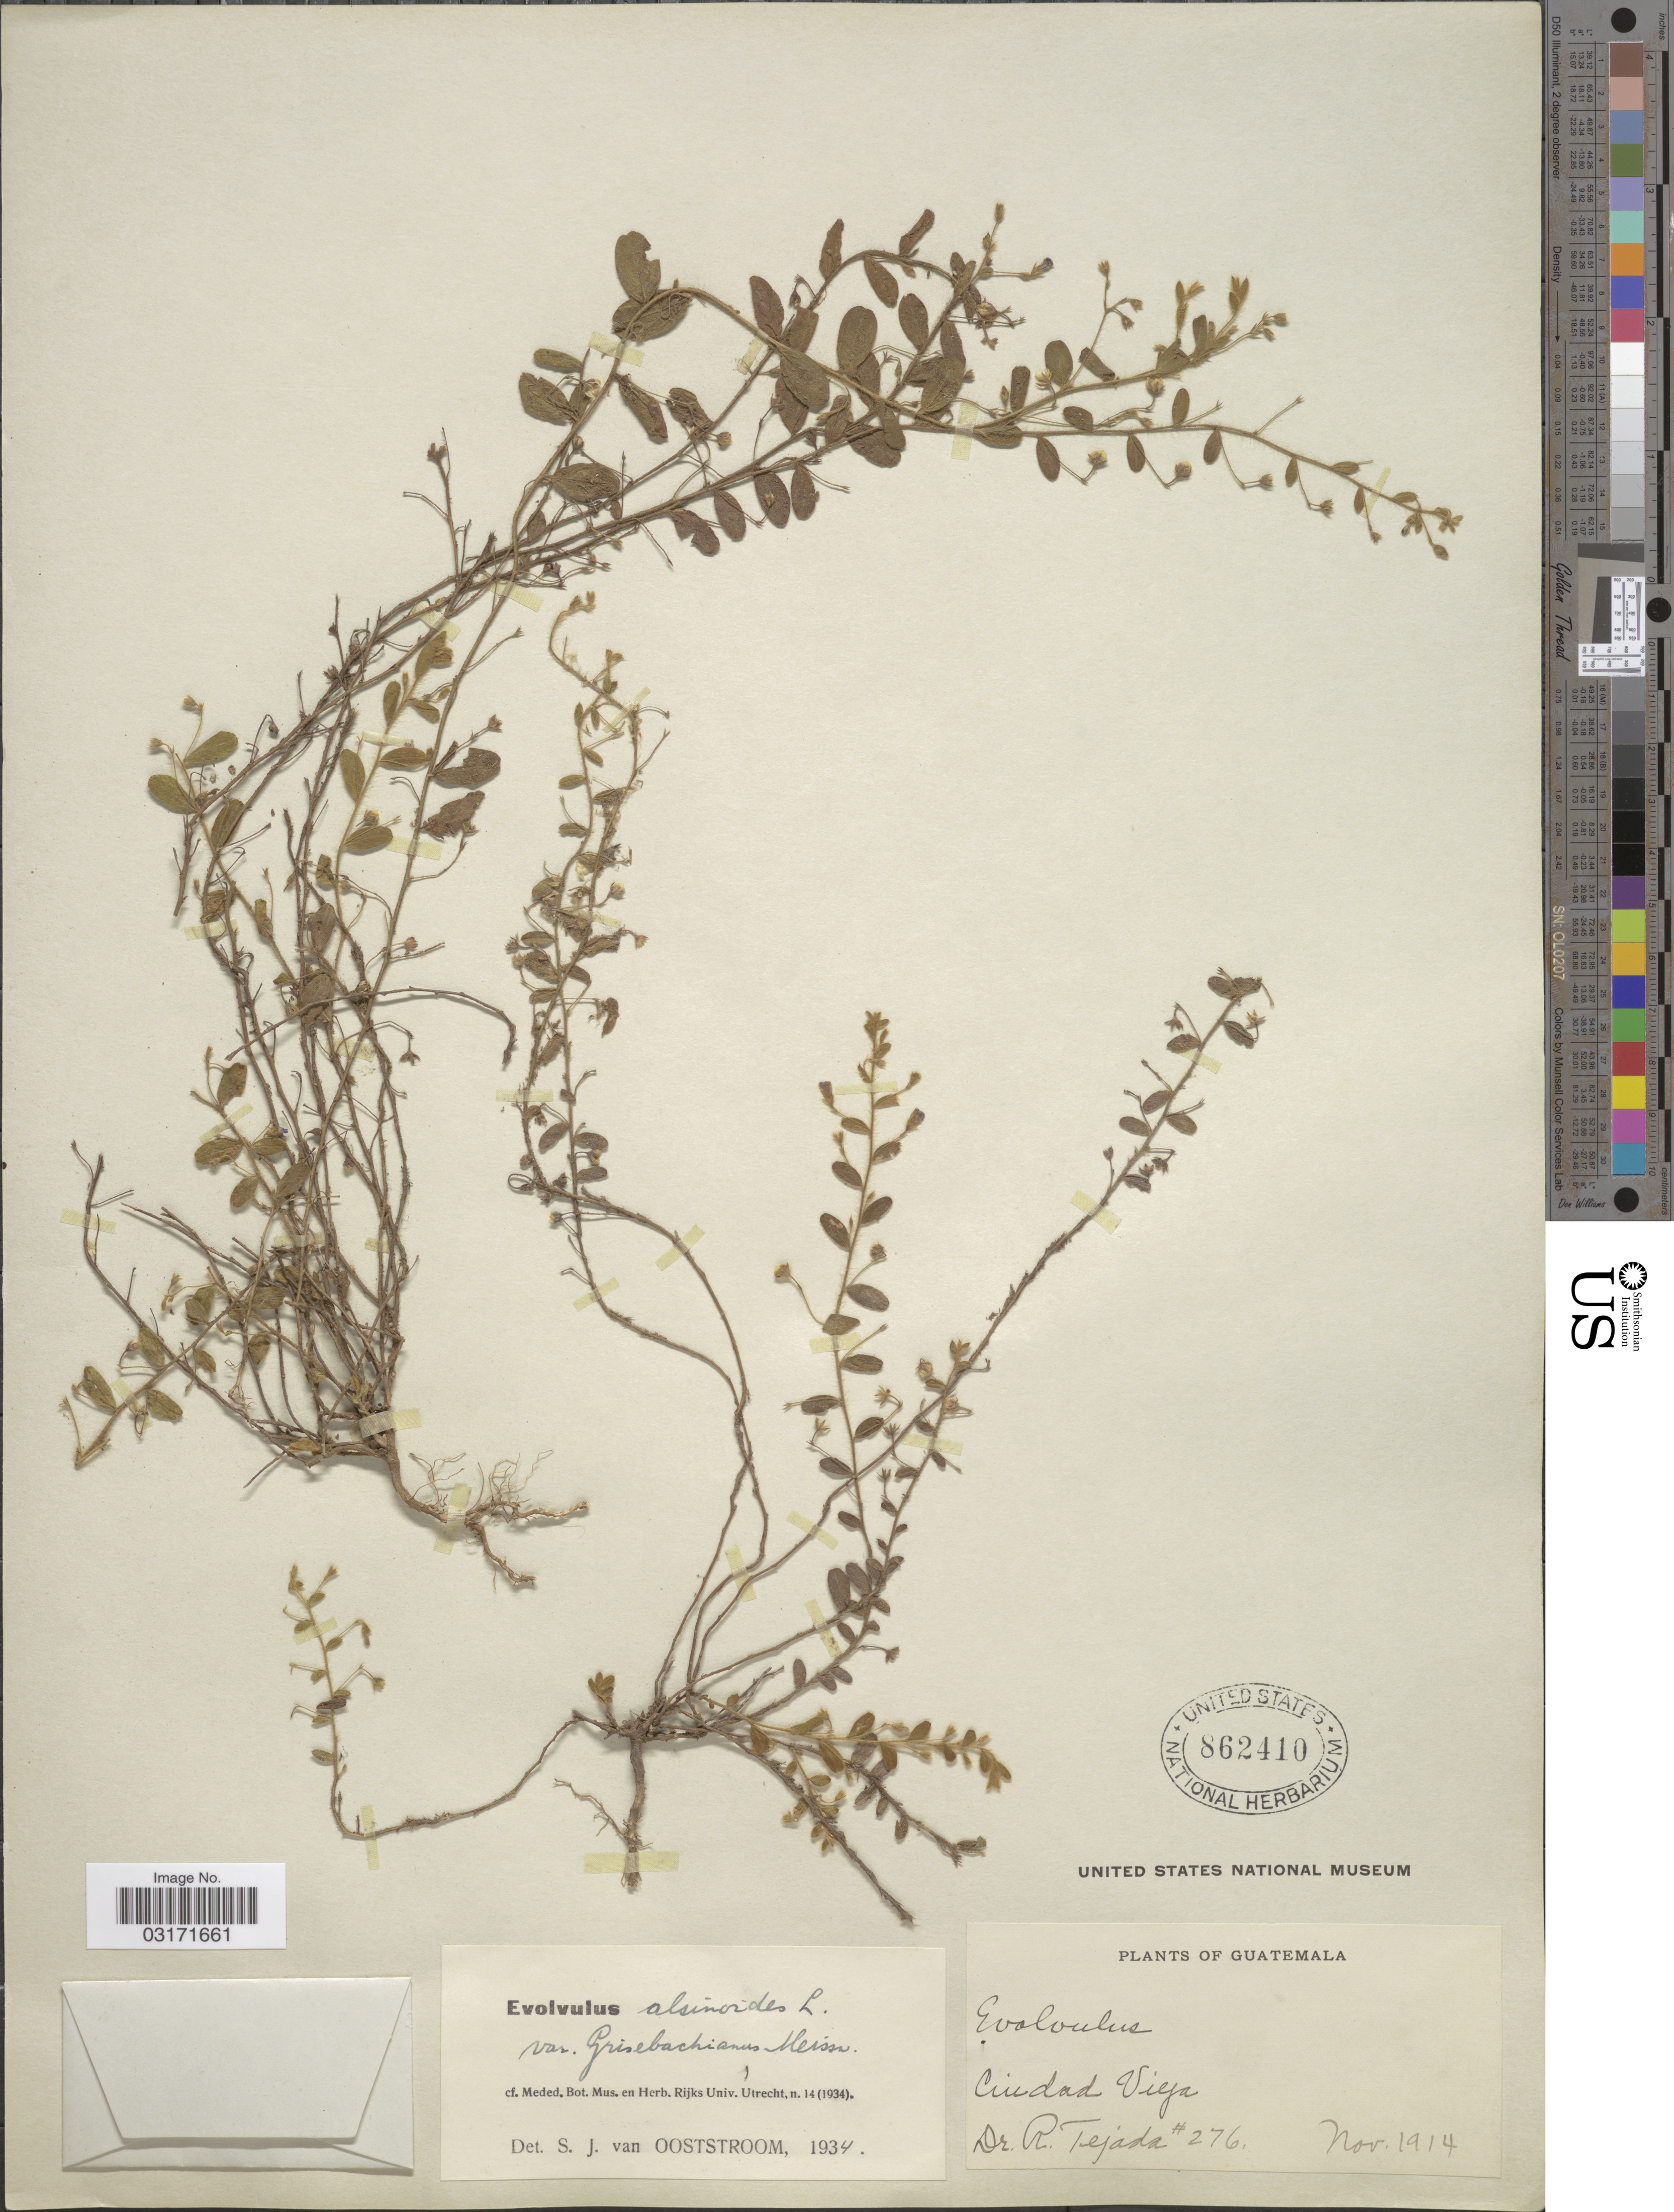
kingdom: Plantae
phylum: Tracheophyta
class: Magnoliopsida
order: Solanales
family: Convolvulaceae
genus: Evolvulus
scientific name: Evolvulus alsinoides var. grisebachianus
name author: Meisn.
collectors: R. Tejada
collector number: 276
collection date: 1914-11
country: Guatemala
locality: Ciudad Vieja.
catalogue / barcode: US 862410